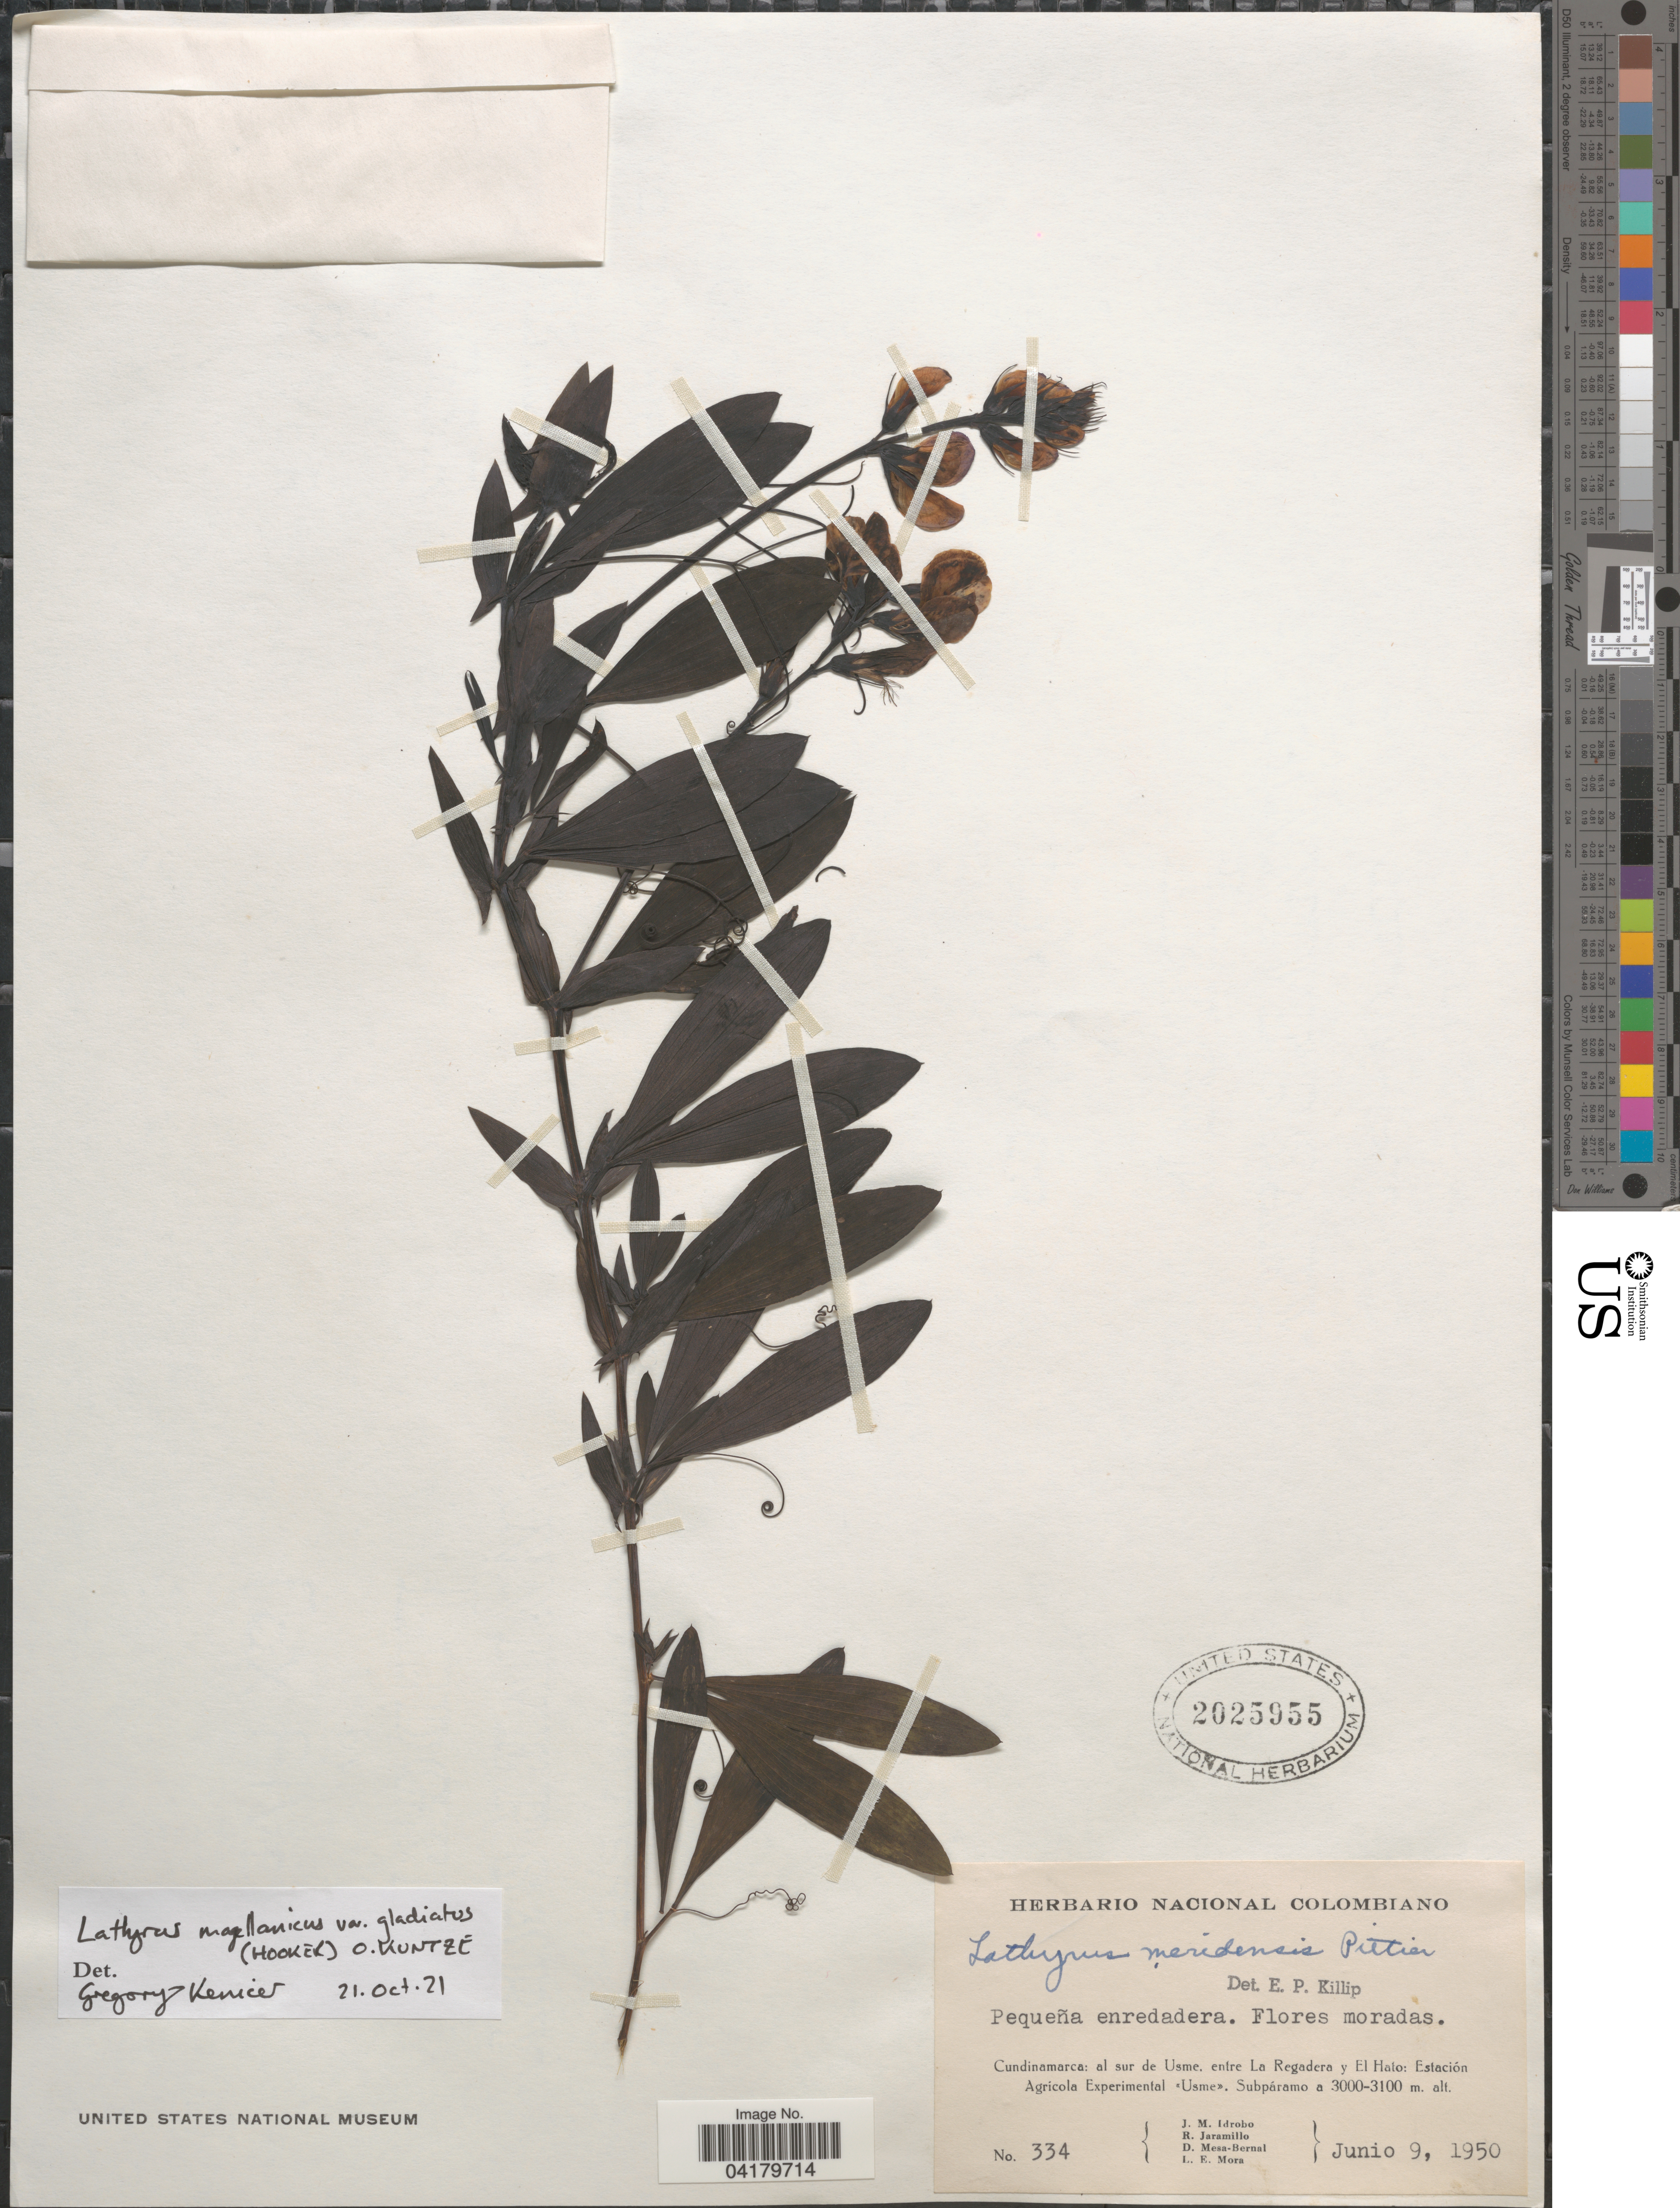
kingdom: Plantae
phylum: Tracheophyta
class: Magnoliopsida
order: Fabales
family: Fabaceae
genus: Lathyrus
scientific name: Lathyrus magellanicus var. gladiatus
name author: (Hook.) Kuntze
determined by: Kenicer, Gregory J.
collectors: J. M. Idrobo, R. Jaramillo, D. Mesa-Bernal & L. Mora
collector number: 334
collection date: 1950-06-09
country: Colombia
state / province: Cundinamarca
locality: Al sur de Usme, entre La Regadera y El Hato: Estación Agricola Experimental «Usme».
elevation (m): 3000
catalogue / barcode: US 2025955